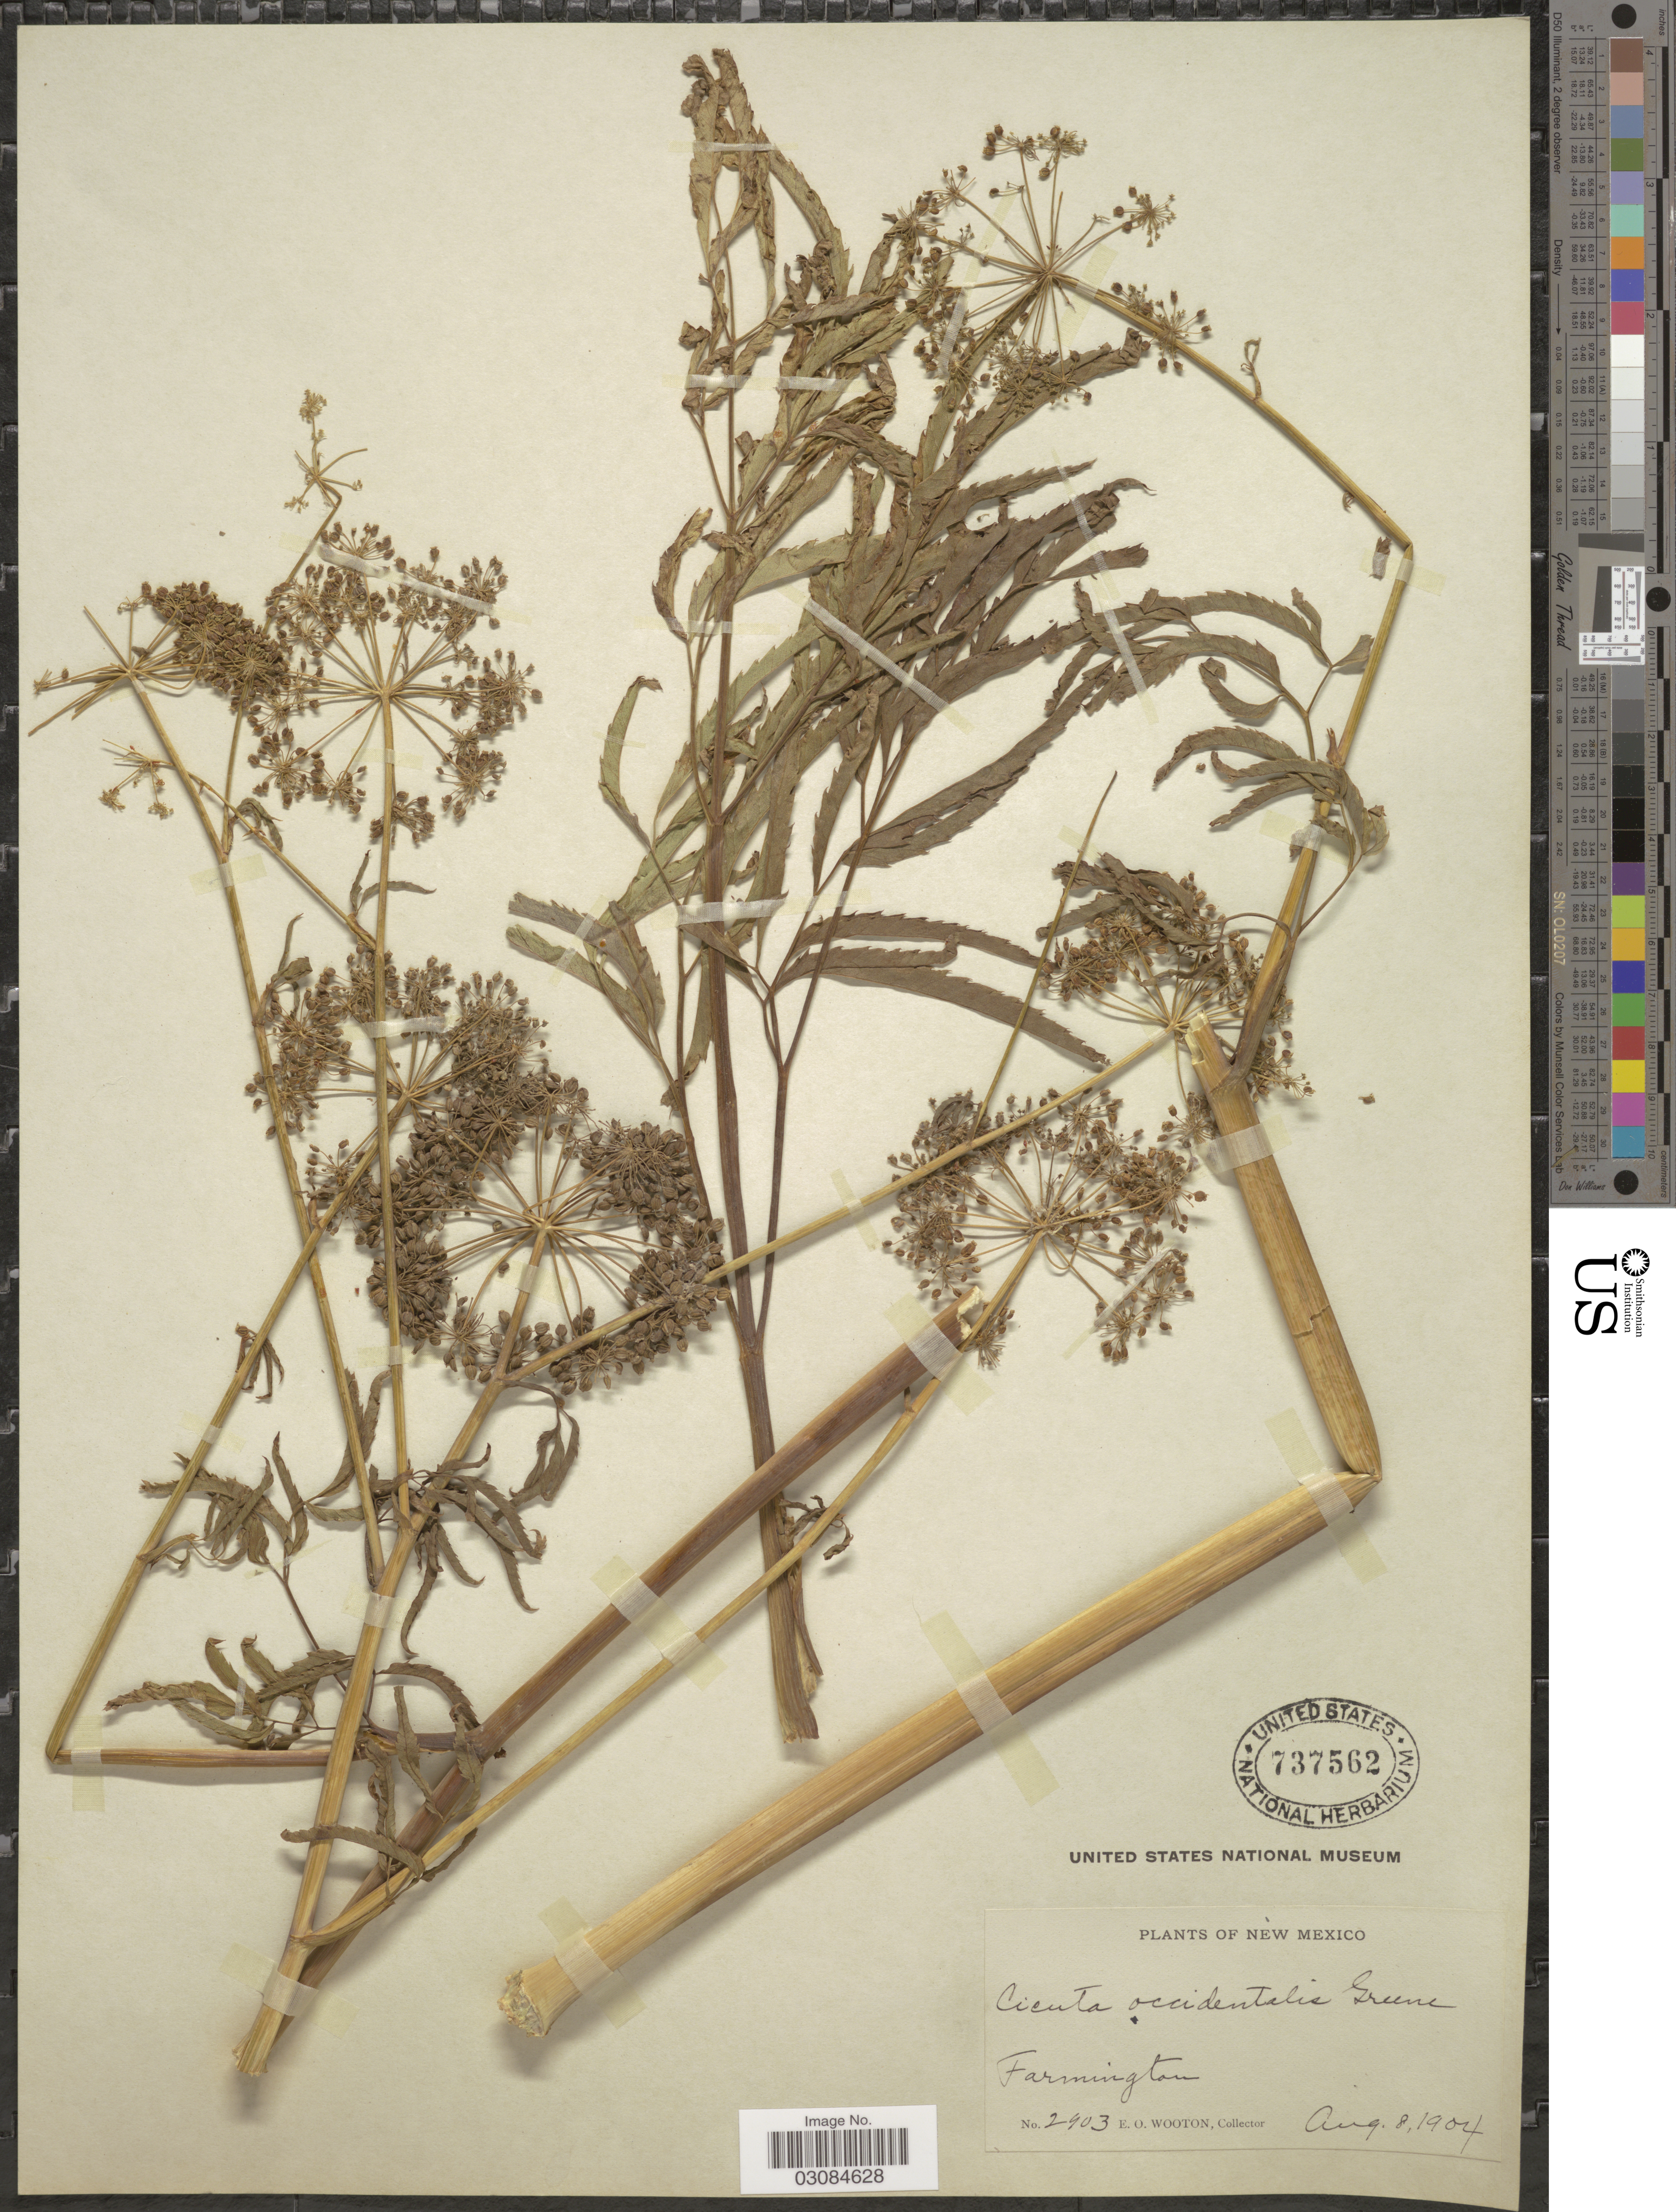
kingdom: Plantae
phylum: Tracheophyta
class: Magnoliopsida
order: Apiales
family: Apiaceae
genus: Cicuta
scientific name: Cicuta occidentalis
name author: Greene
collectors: E. O. Wooton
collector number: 2903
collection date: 1904-08-08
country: United States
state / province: New Mexico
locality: Farmington.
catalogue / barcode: US 737562